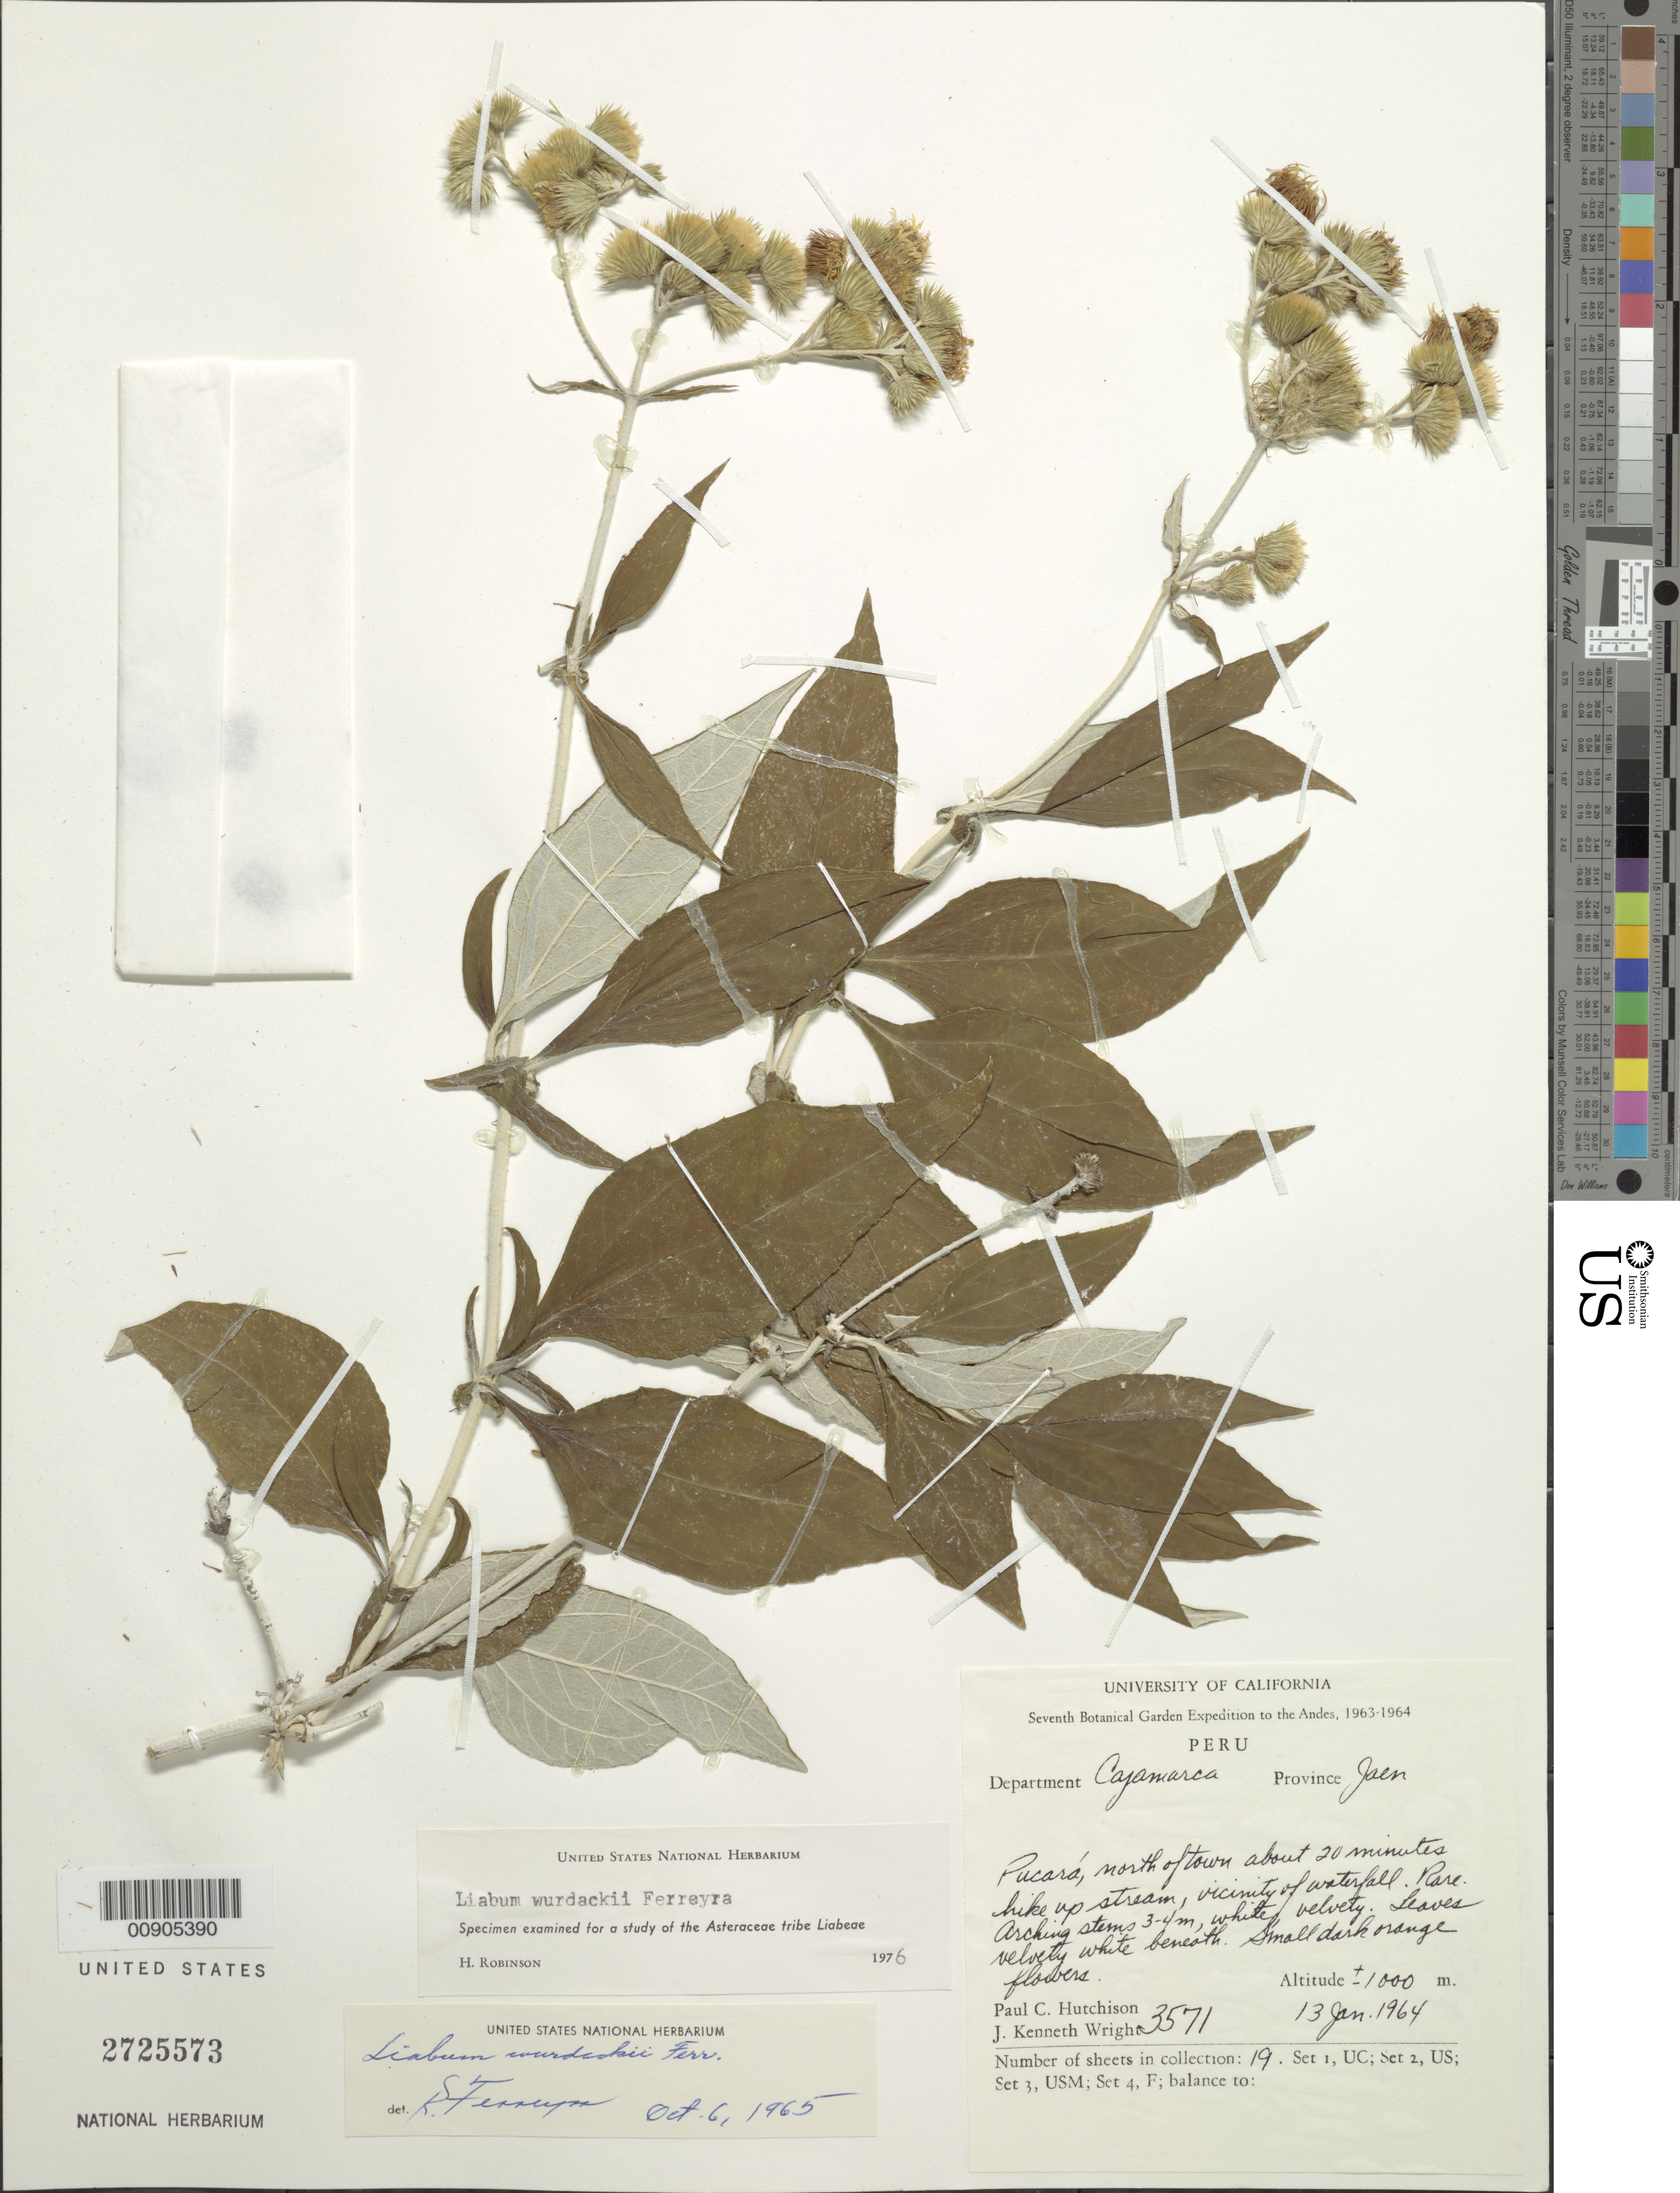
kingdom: Plantae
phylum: Tracheophyta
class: Magnoliopsida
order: Asterales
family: Asteraceae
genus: Liabum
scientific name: Liabum wurdackii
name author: Ferreyra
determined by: Robinson, Harold E., (US)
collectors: P. C. Hutchison & J. K. Wright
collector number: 3571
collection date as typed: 13 January 1964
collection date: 1964-01-13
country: Peru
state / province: Cajamarca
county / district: Jaén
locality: Pucará, N of town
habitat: Vicinity of waterfall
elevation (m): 1000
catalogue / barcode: US 2725573